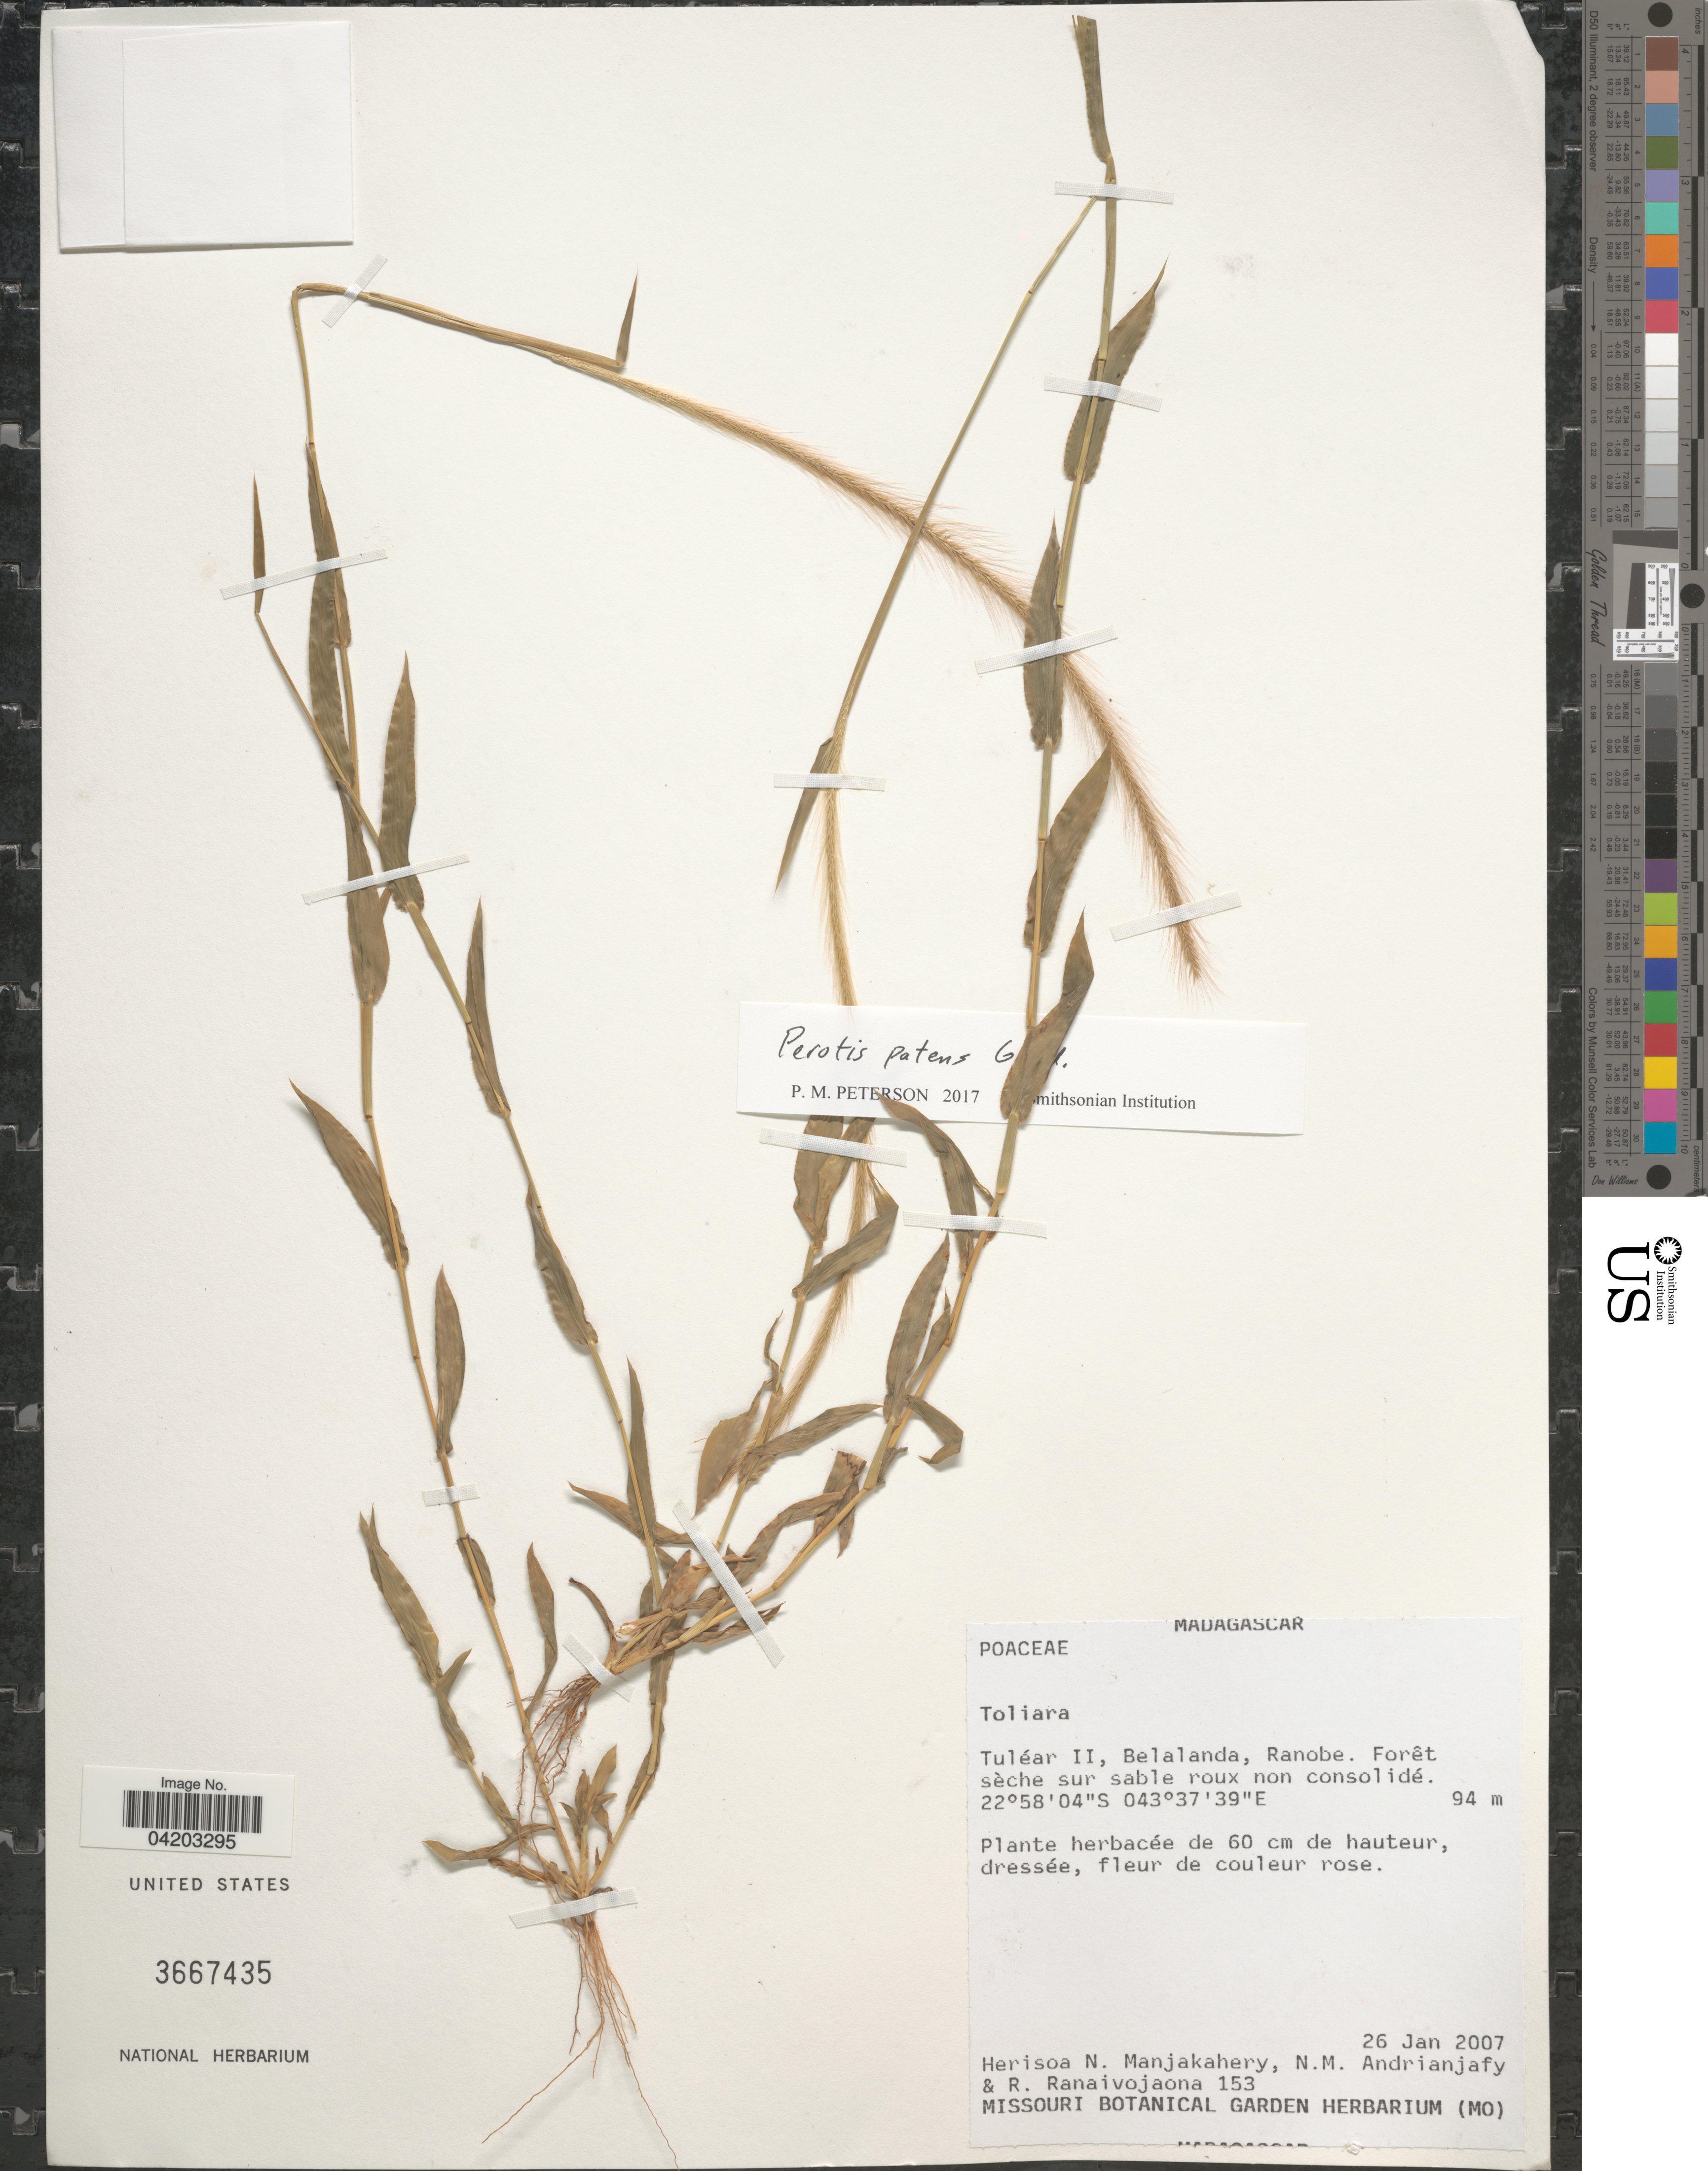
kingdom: Plantae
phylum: Tracheophyta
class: Liliopsida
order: Poales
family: Poaceae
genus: Perotis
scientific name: Perotis patens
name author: Gand.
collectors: H. N. Manjakahery, N. M. Andrianjafy & R. Ranaivojaona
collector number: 153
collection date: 2007-01-26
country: Madagascar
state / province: Atsimo-Andrefana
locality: Tuléar II, Belalanda, Ranobe.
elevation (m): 94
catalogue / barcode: US 3667435